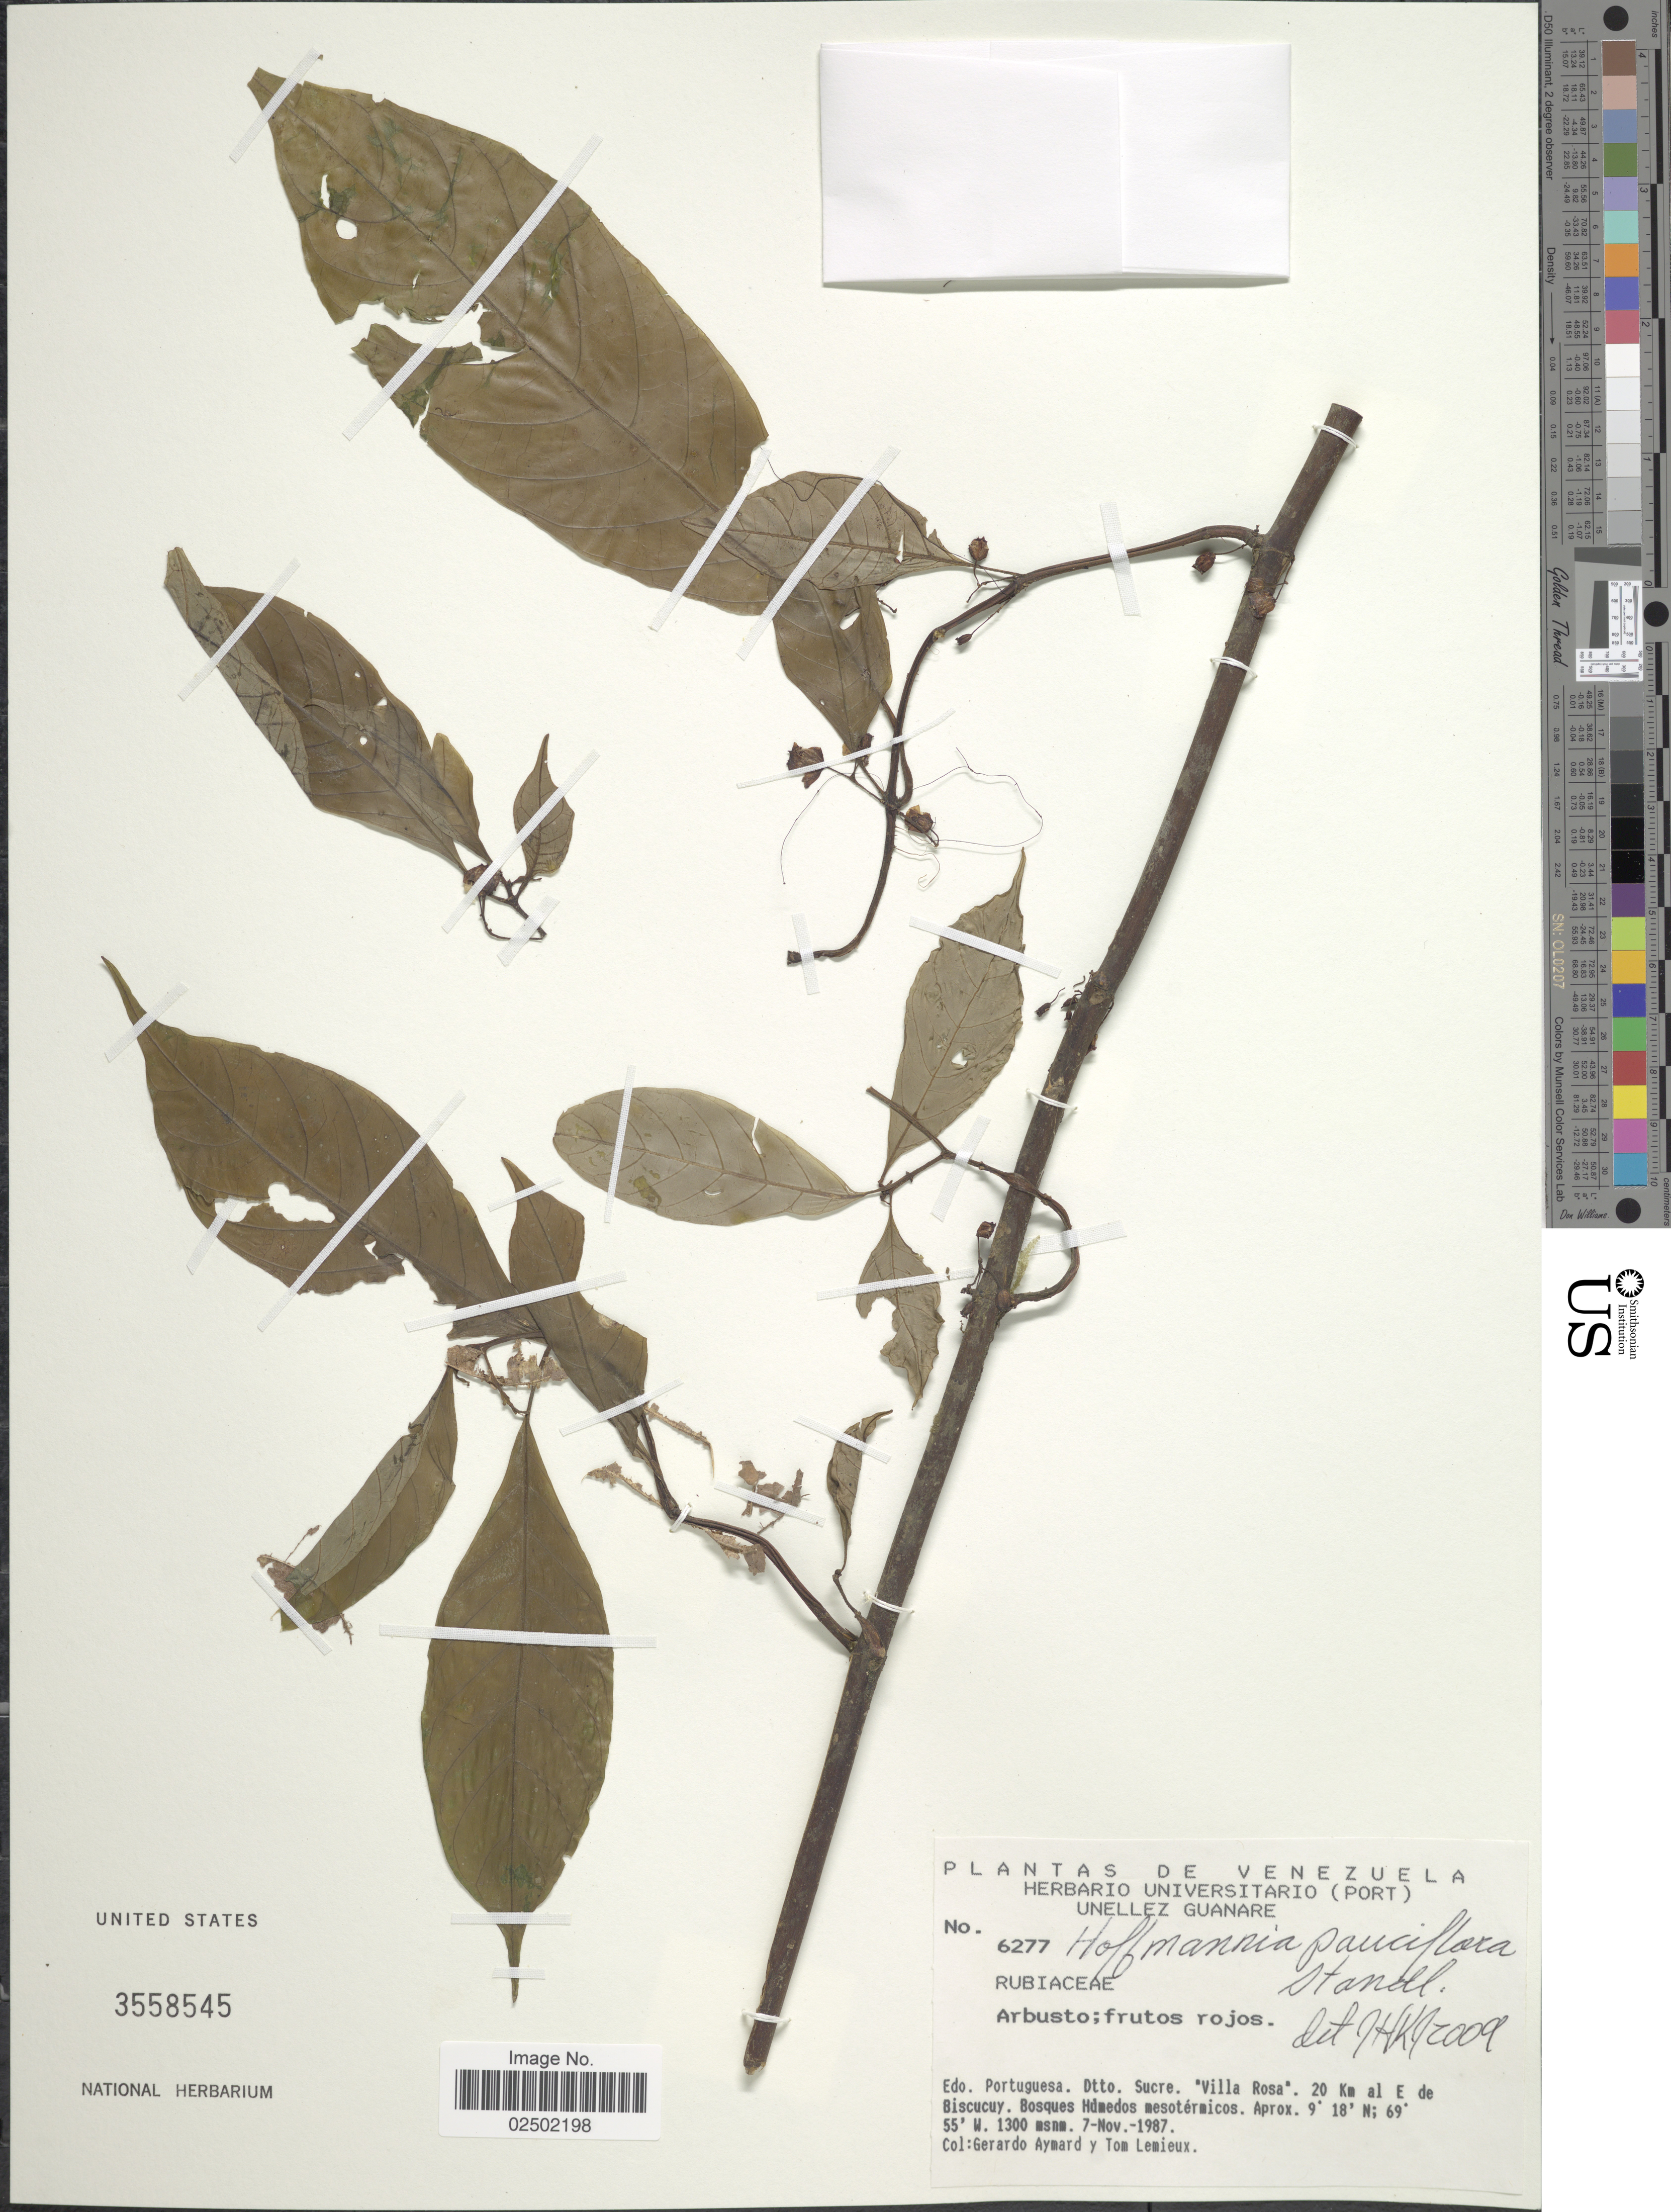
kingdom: Plantae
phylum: Tracheophyta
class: Magnoliopsida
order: Gentianales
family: Rubiaceae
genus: Hoffmannia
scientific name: Hoffmannia pauciflora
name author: Standl.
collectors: G. A. Aymard & T. Lemieux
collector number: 6277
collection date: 1987-11-07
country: Venezuela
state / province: Sucre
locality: Edo. Portuguesa, Dtto. Sucre, Villa Rosa, 20 Km al E de Biscucuy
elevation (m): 1300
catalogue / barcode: US 3558545